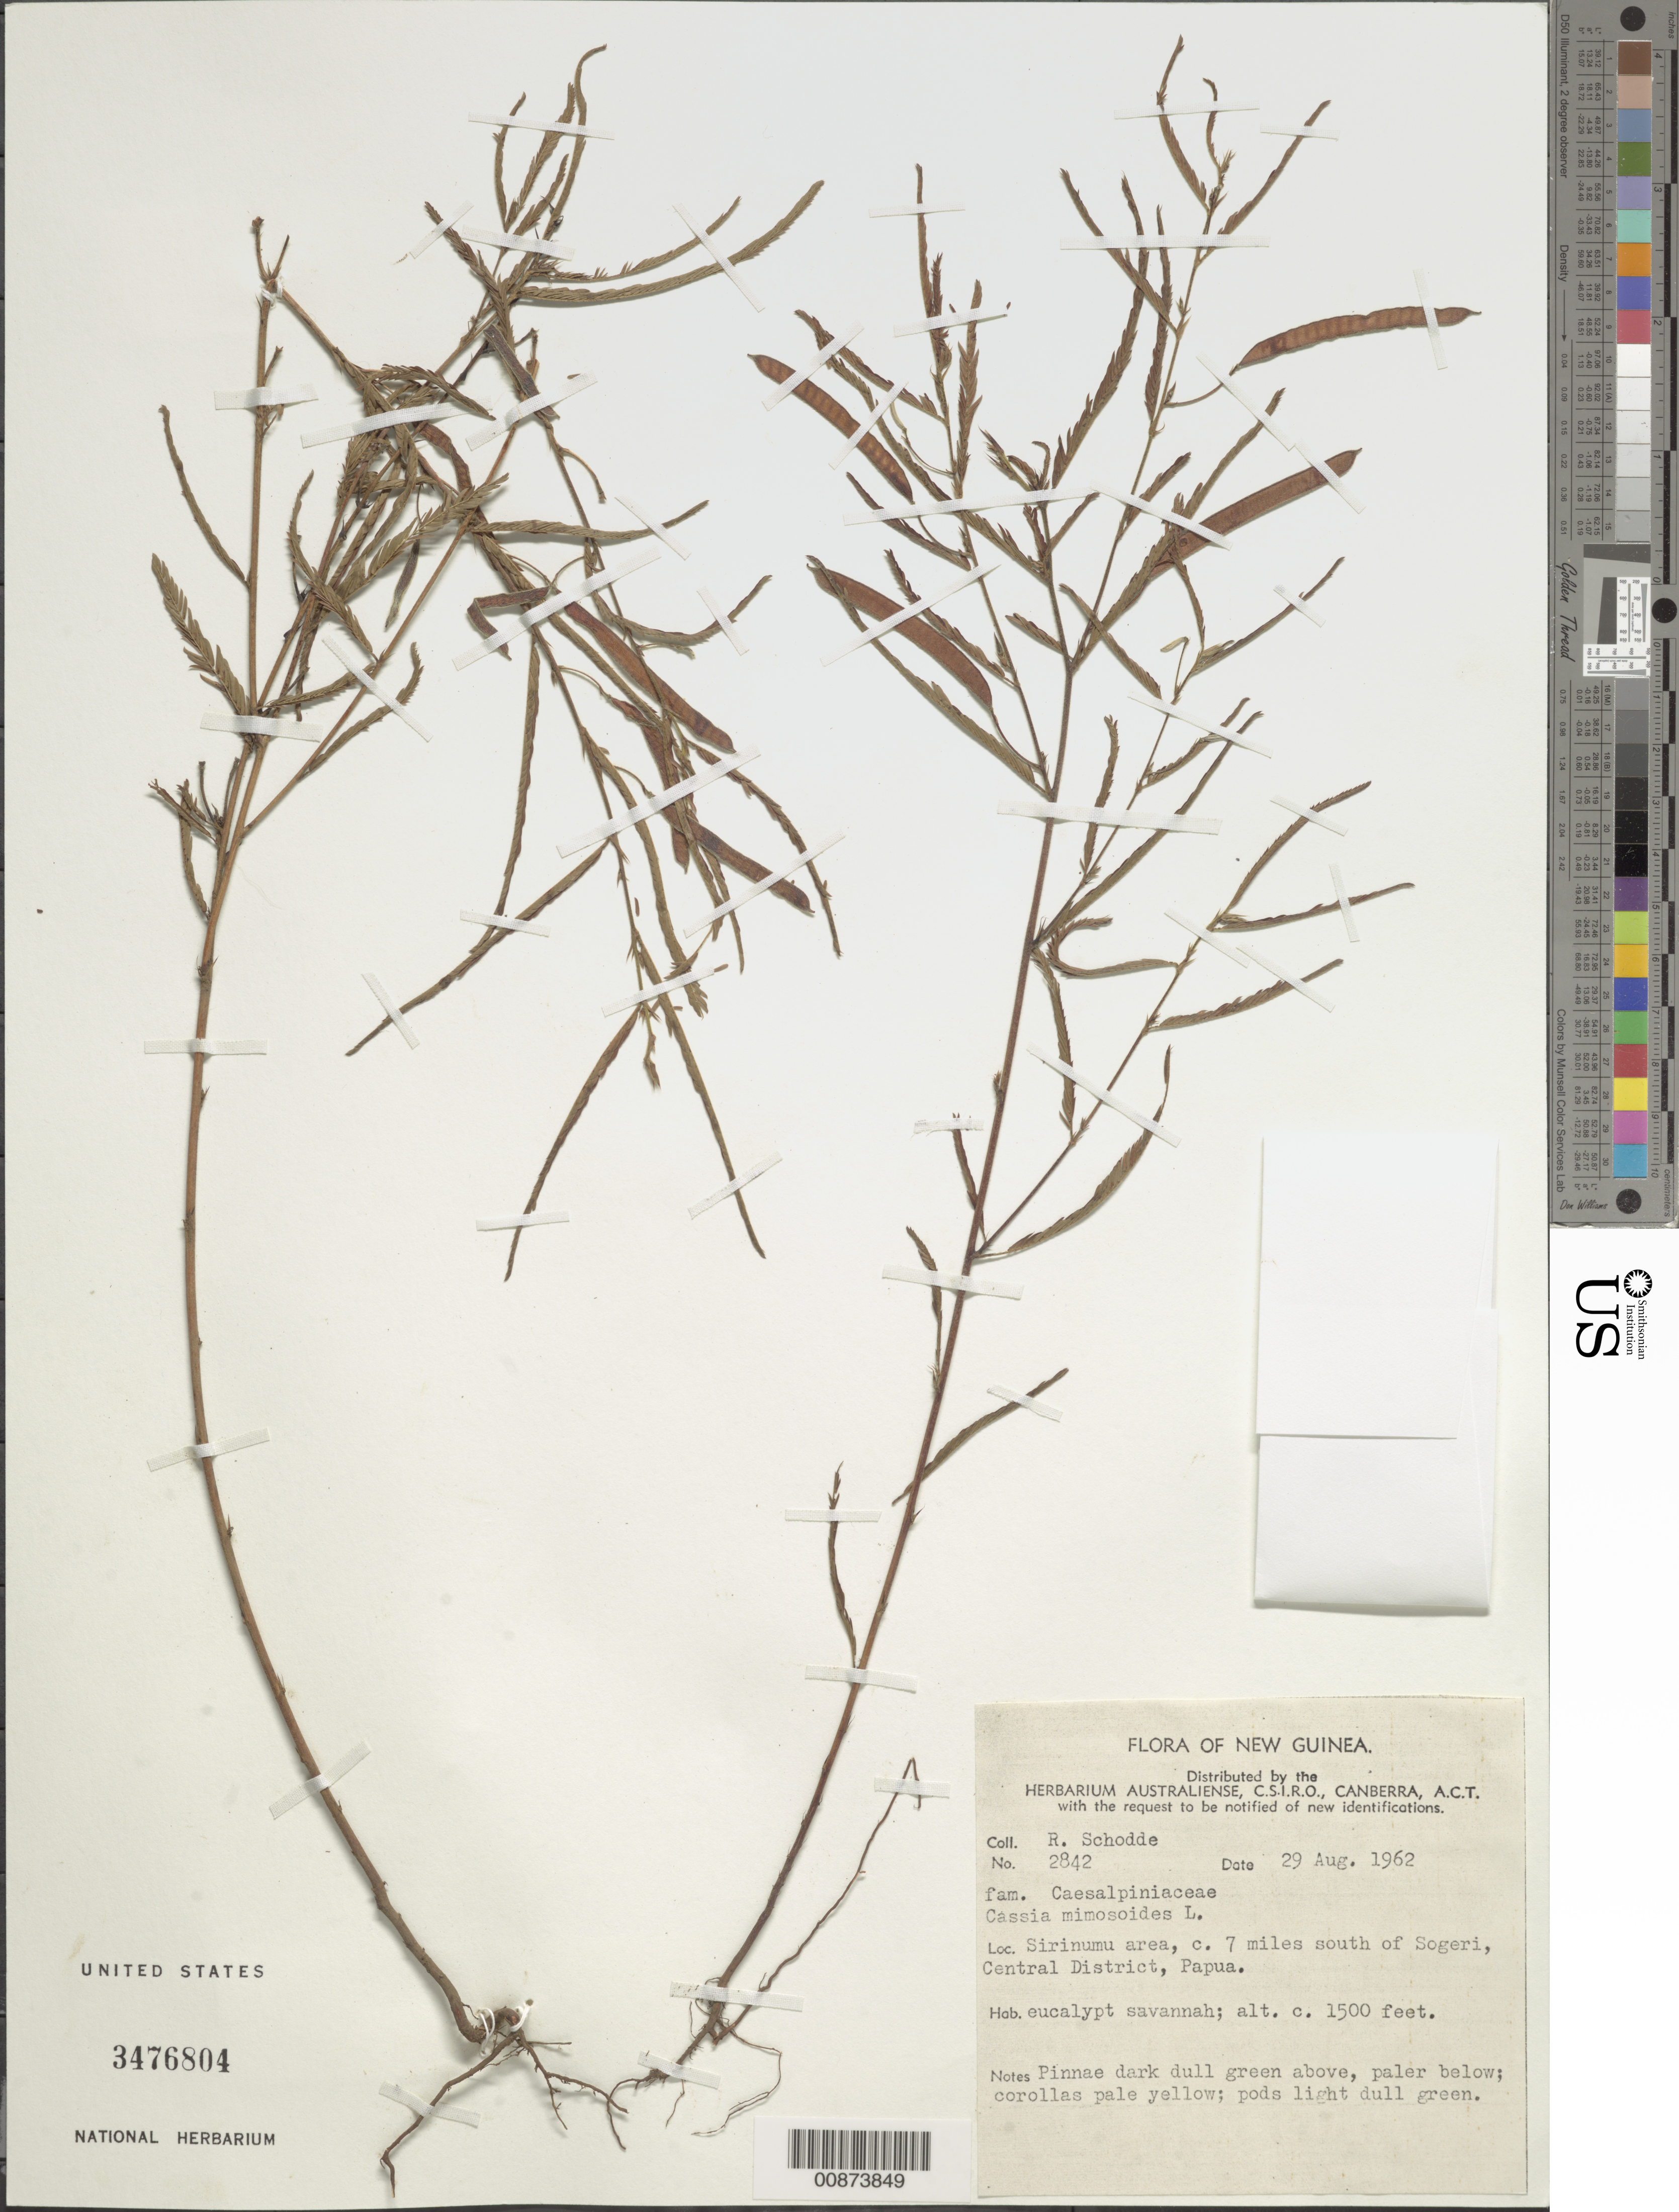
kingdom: Plantae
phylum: Tracheophyta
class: Magnoliopsida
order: Fabales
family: Fabaceae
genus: Chamaecrista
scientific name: Chamaecrista mimosoides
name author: (L.) Greene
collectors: R. Schodde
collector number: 2842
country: Papua New Guinea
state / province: Central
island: New Guinea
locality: Papua, Sirinumu area, S of Sogeri.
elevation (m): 457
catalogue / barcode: US 3476804